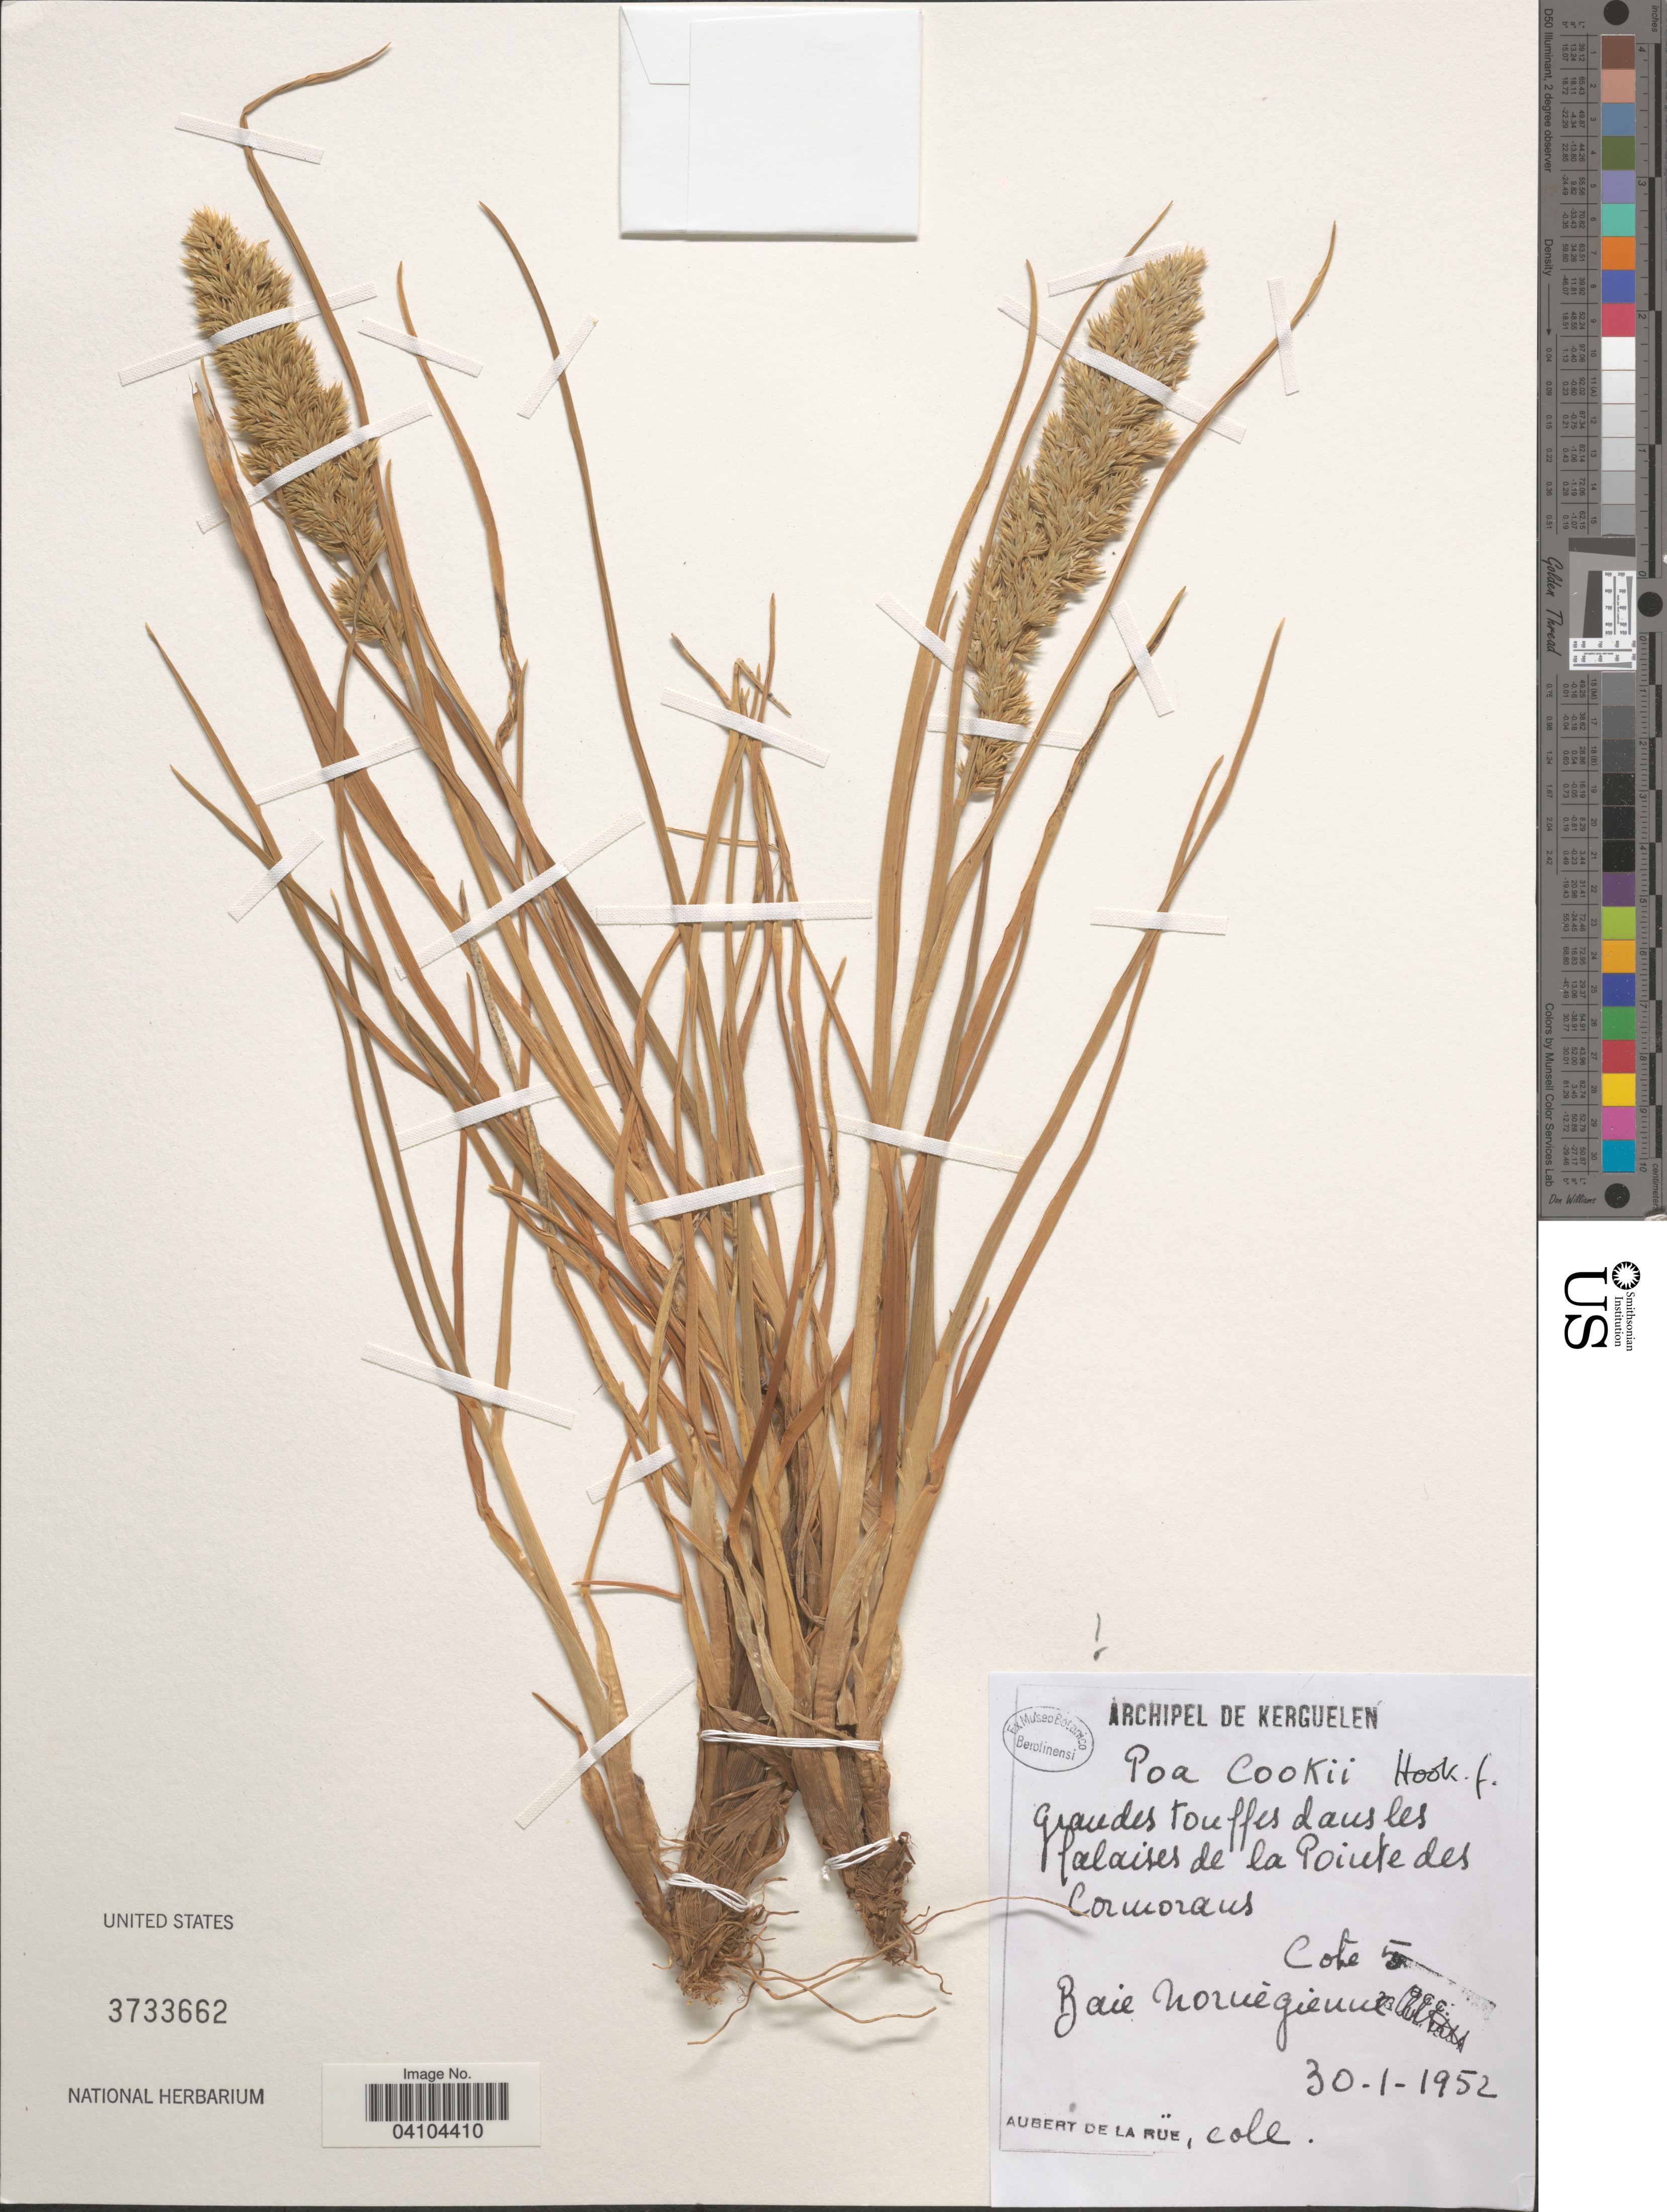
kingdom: Plantae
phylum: Tracheophyta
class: Liliopsida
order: Poales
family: Poaceae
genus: Poa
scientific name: Poa cookii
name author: (Hook. f.) Hook. f.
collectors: E. Aubert de La Rüe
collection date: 1952-01-30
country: French Southern Territories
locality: Archipel de Kerguelen. Grandes touffes dans les falaises de la Pointe des Cormorans. Cote 5. Baie Norvégienne.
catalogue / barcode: US 3733622